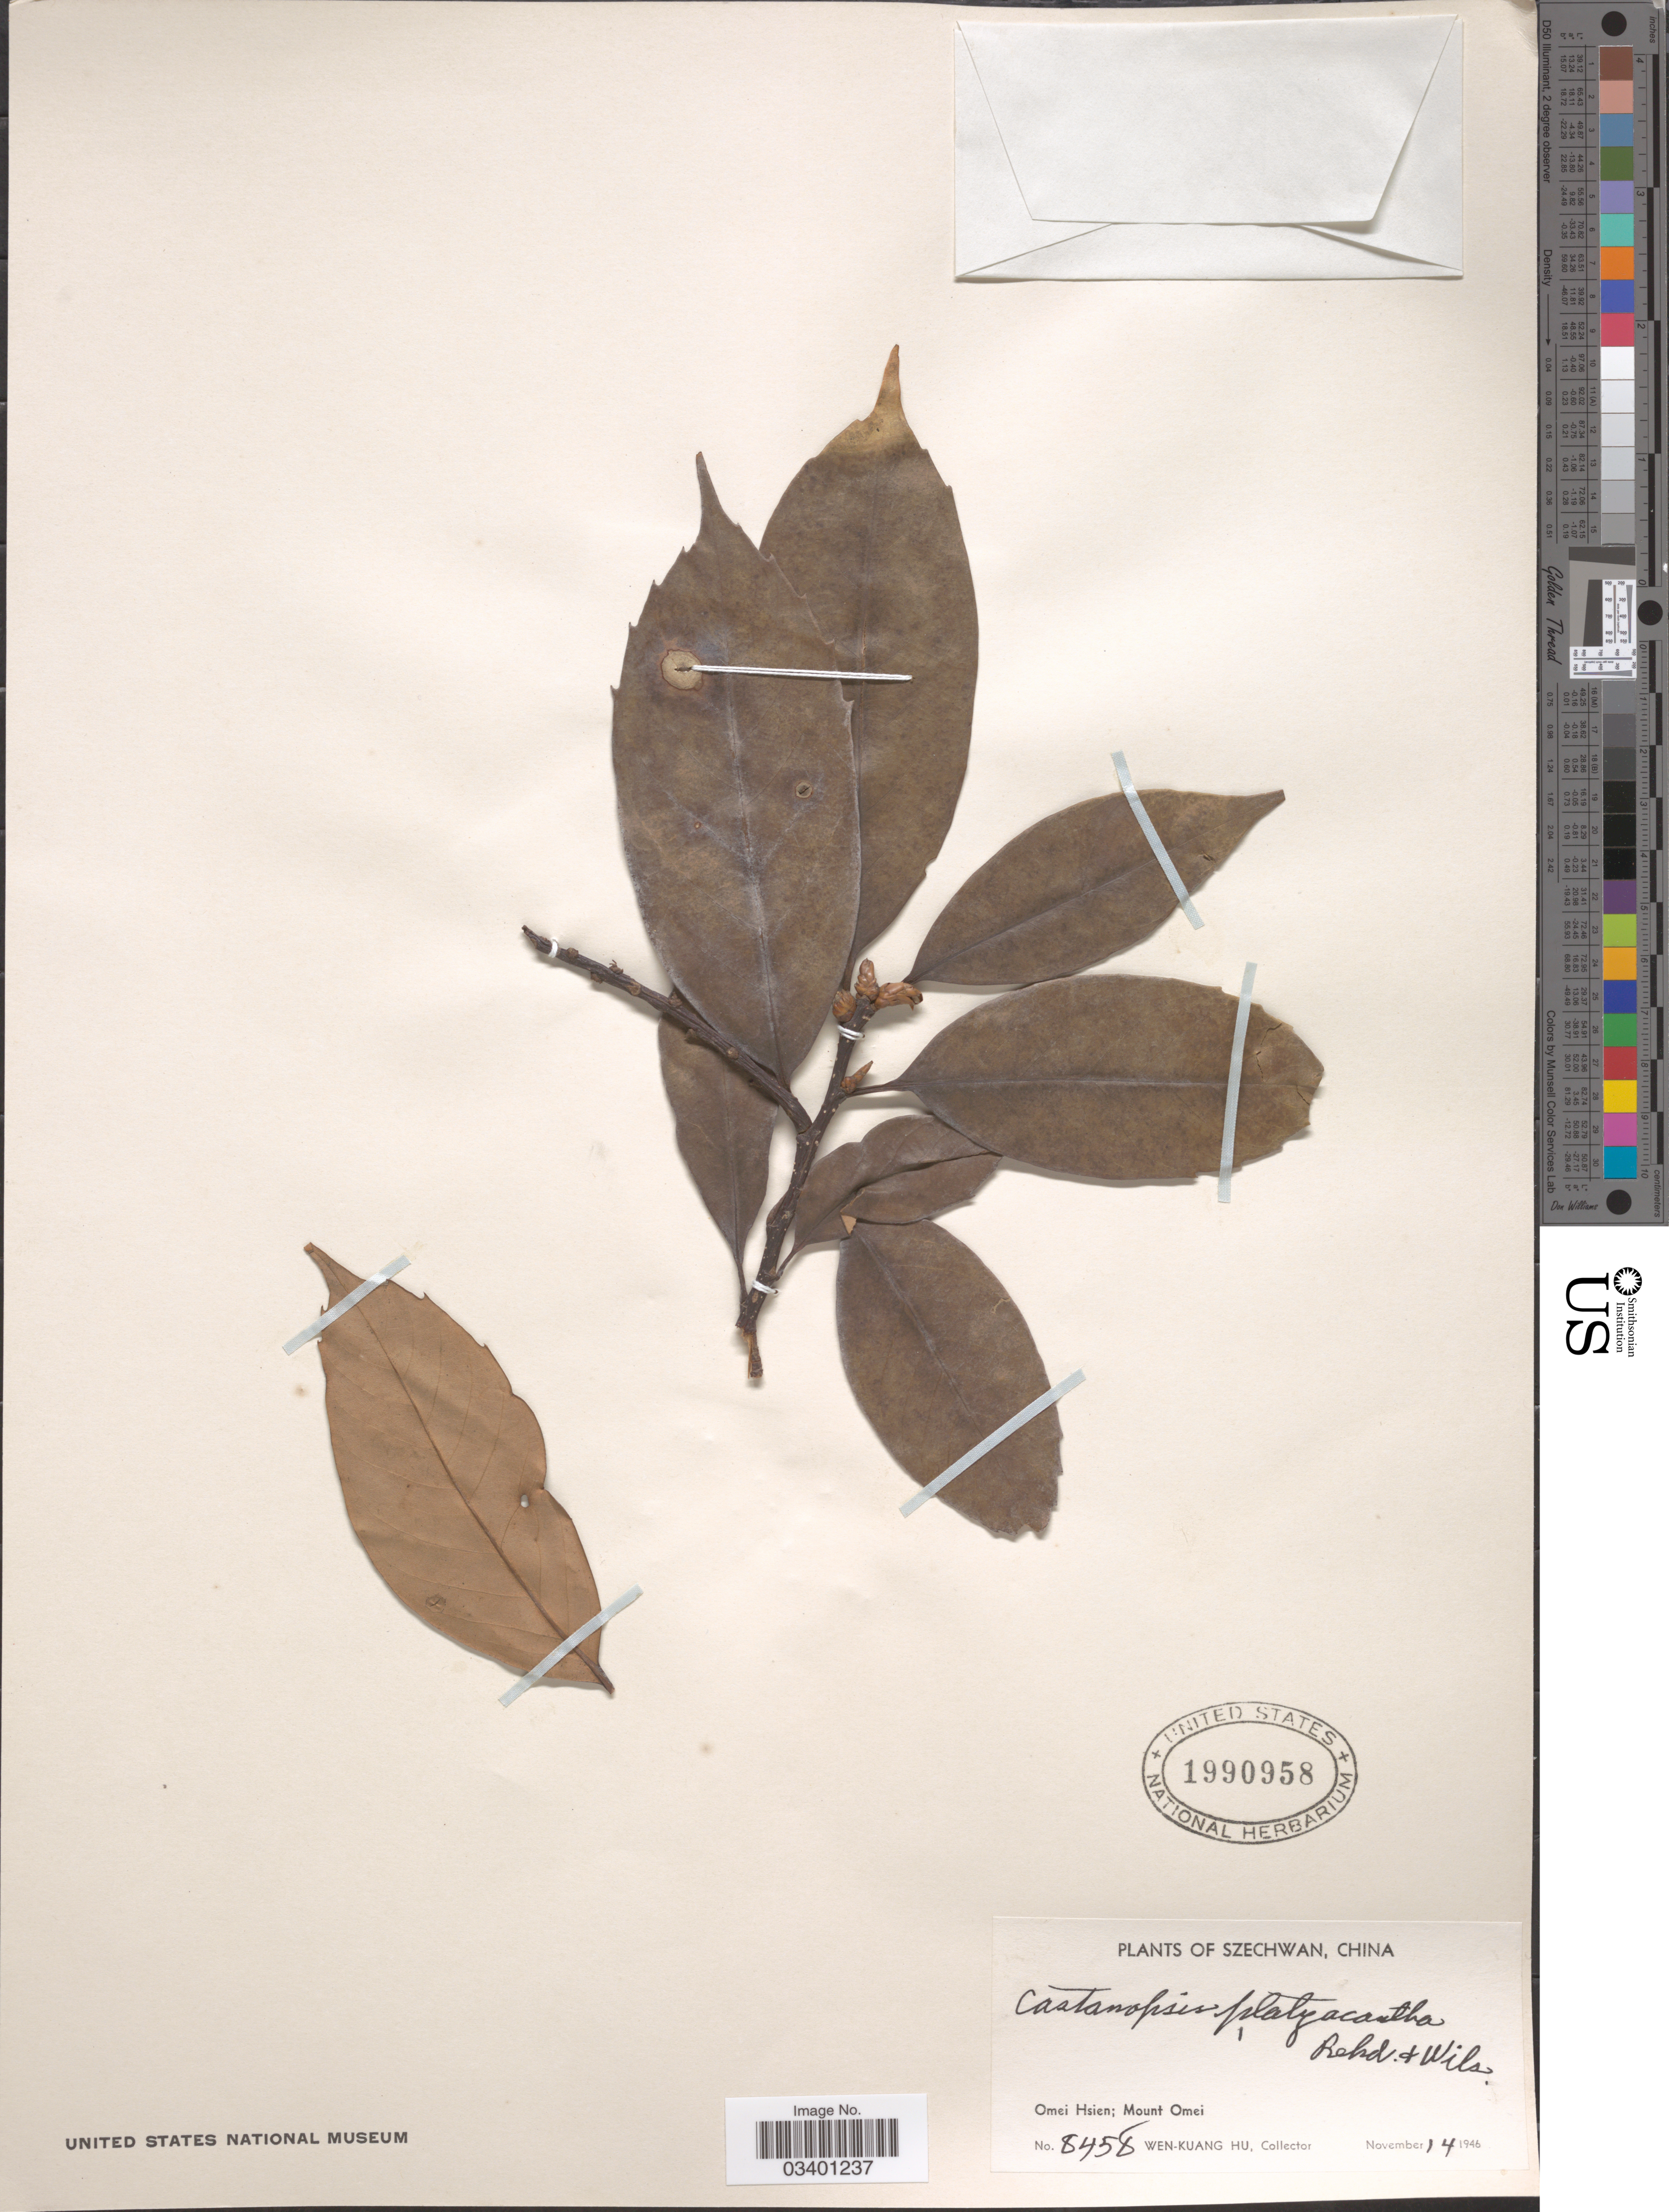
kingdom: Plantae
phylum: Tracheophyta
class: Magnoliopsida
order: Fagales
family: Fagaceae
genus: Castanopsis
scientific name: Castanopsis platyacantha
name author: Rehder & E.H. Wilson in Sarg.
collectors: W. K. Hu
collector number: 8458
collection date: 1946-11-14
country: China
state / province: Sichuan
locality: Szechwan, Omei Hsien; Mount Omei.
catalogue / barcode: US 1990958